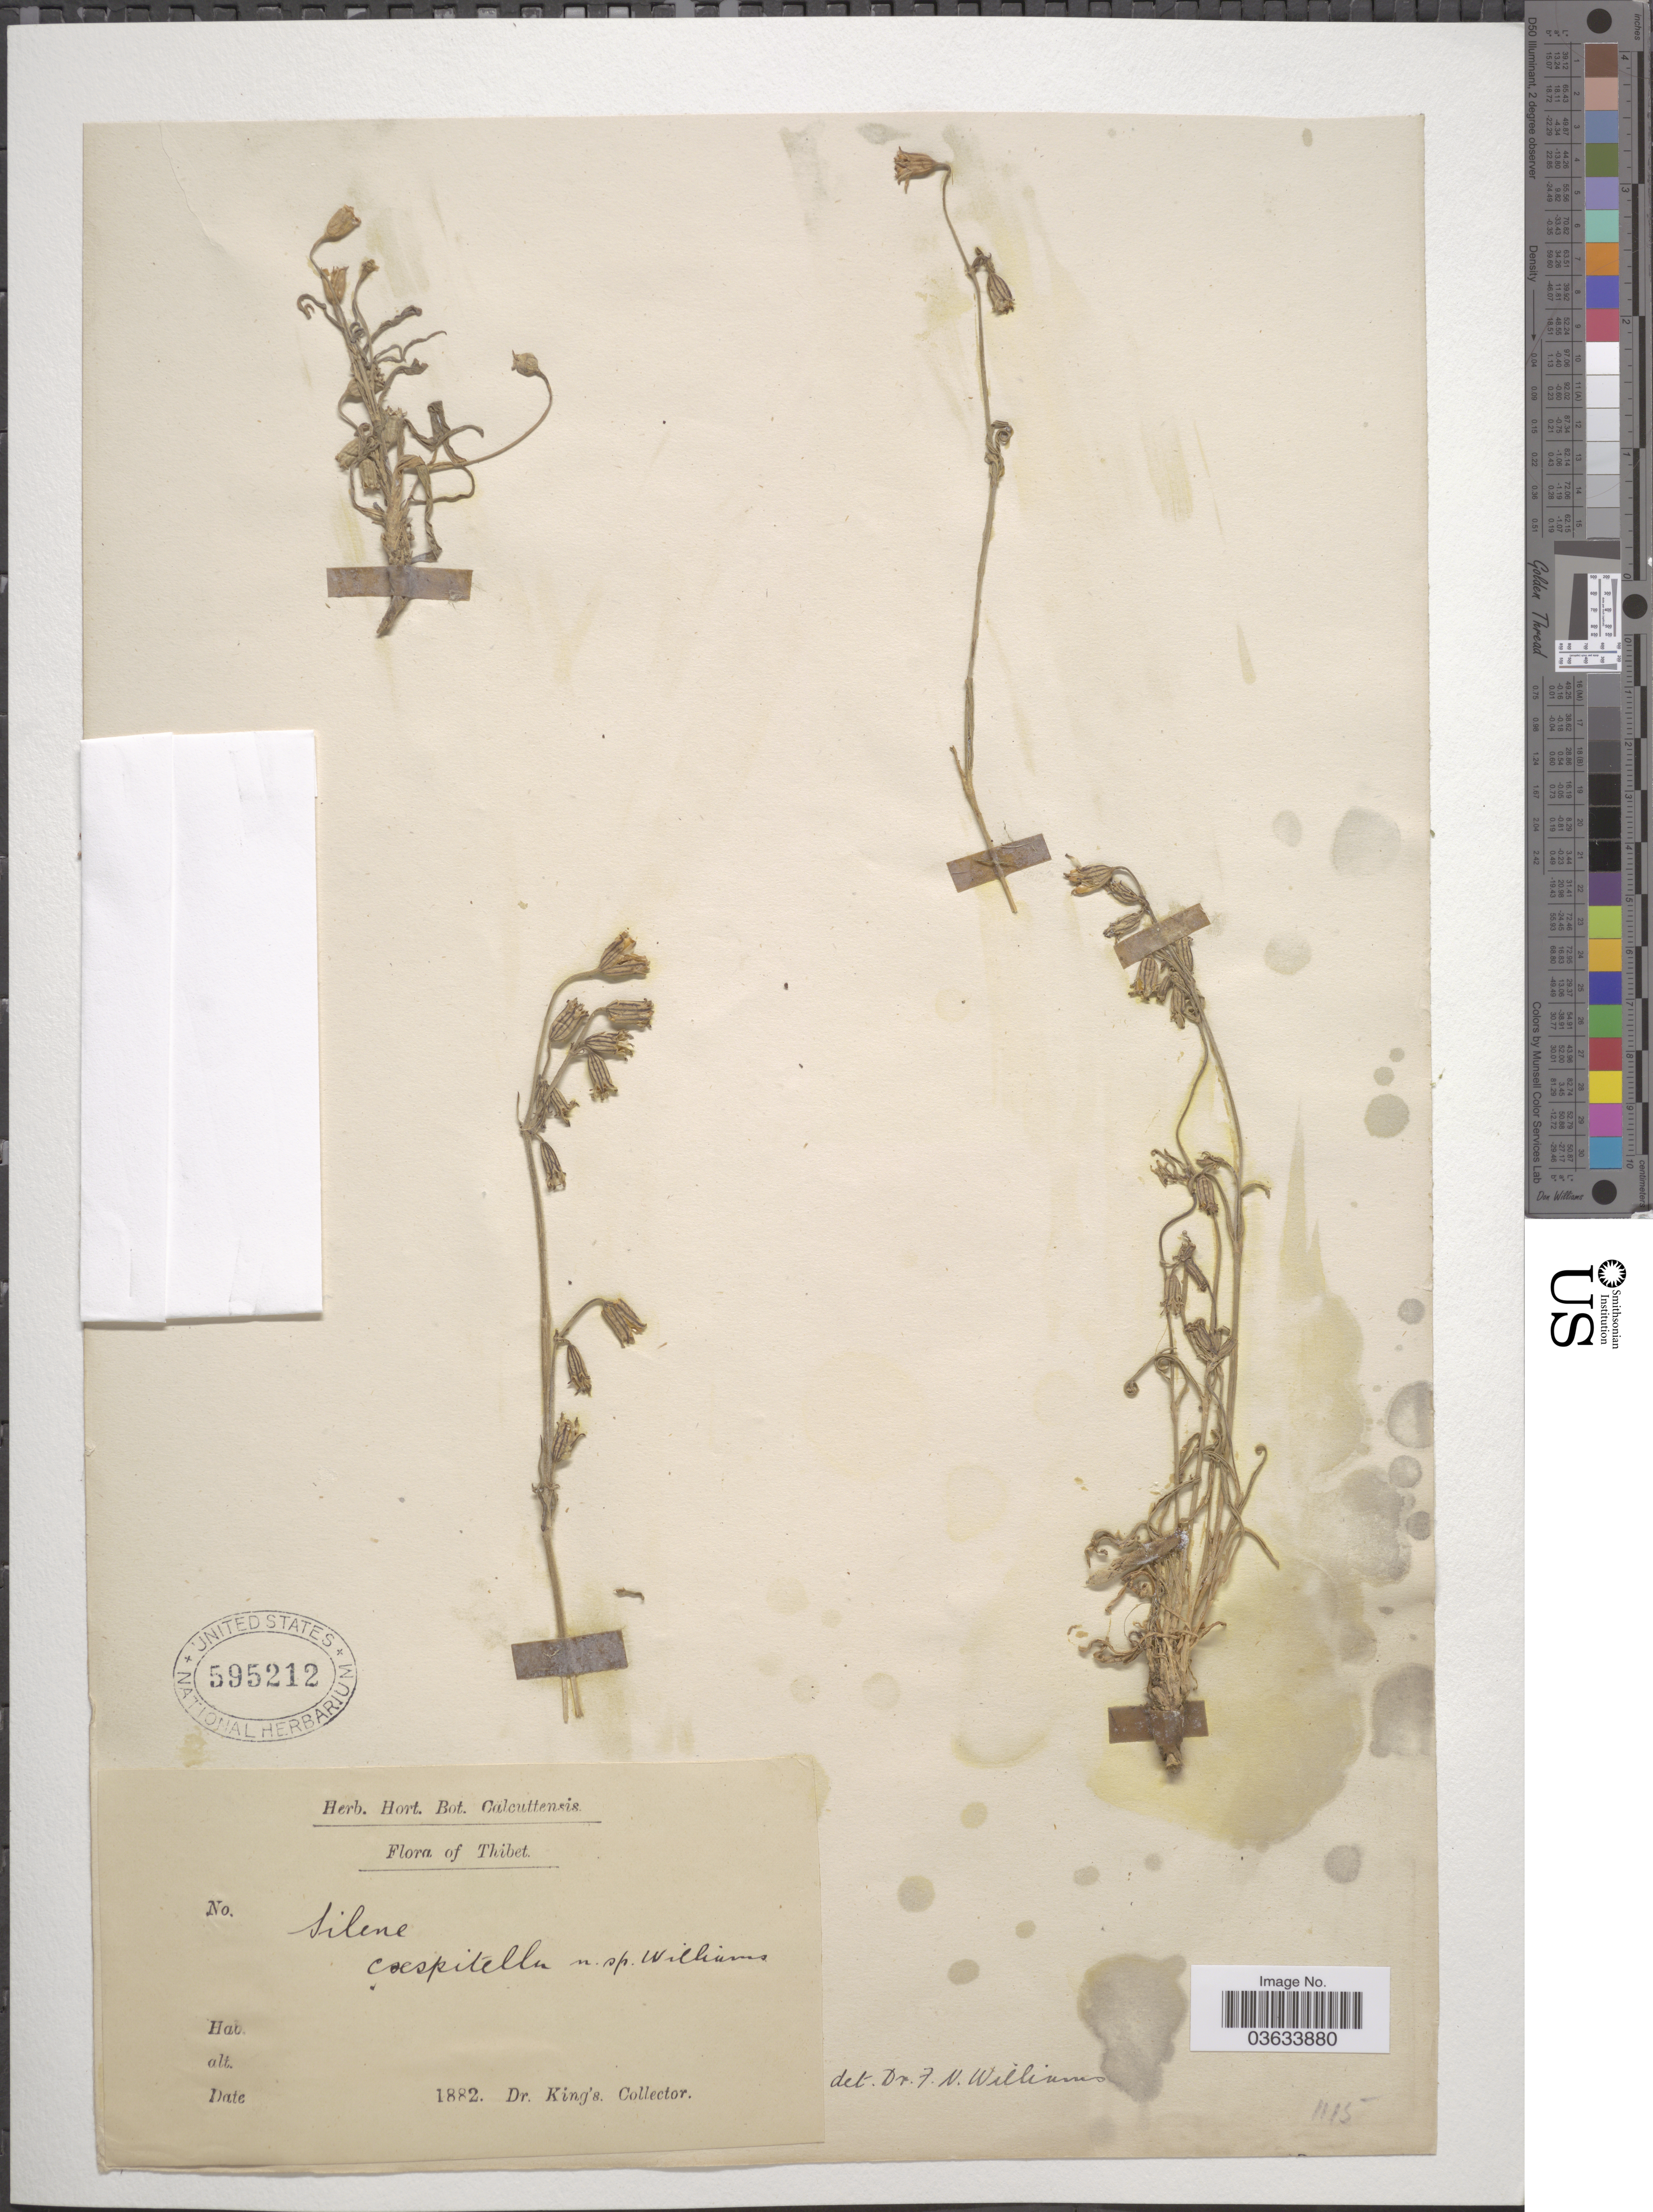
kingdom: Plantae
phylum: Tracheophyta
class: Magnoliopsida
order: Caryophyllales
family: Caryophyllaceae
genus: Silene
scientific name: Silene caespitella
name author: F.N. Williams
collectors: Dr. King's collector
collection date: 1882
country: China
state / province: Xizang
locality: Thibet.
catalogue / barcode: US 595212